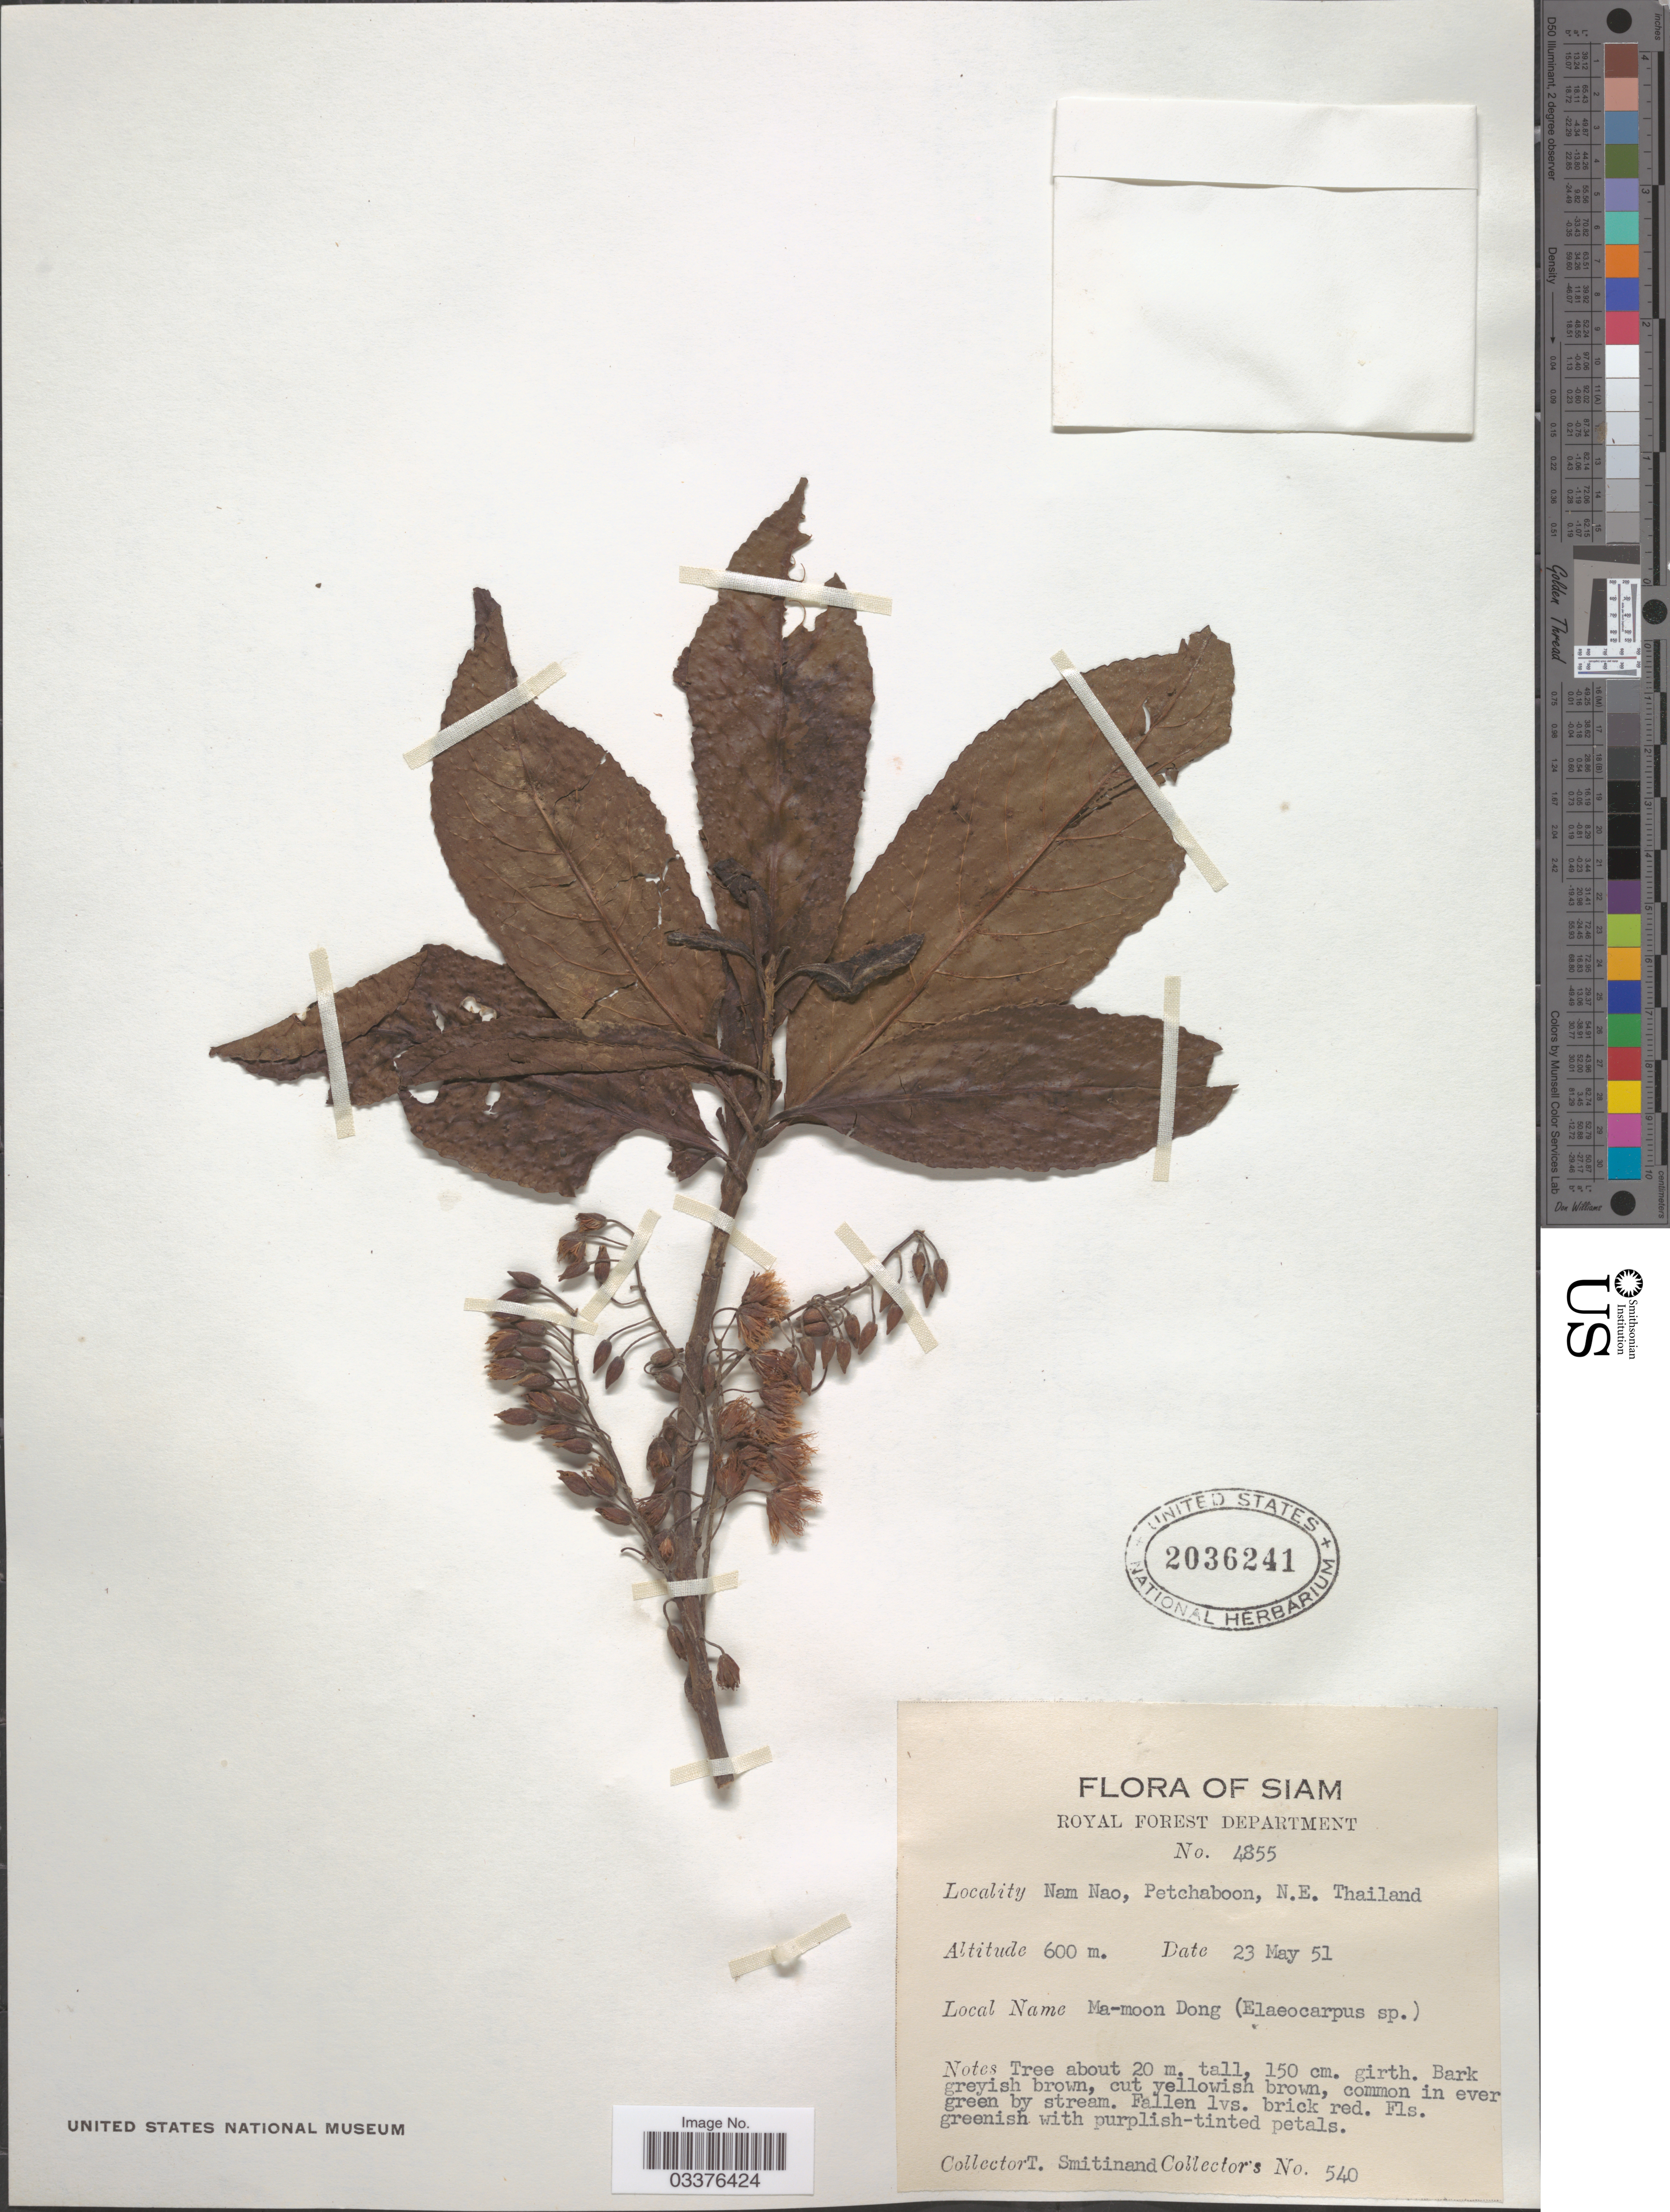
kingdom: Plantae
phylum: Tracheophyta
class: Magnoliopsida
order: Oxalidales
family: Elaeocarpaceae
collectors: T. Smitinand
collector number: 540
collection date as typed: Transcribed d/m/y: 23/5/51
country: Thailand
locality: Siam. Nam Nao, Petchaboon, N.E. Thailand.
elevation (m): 600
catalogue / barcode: US 2036241